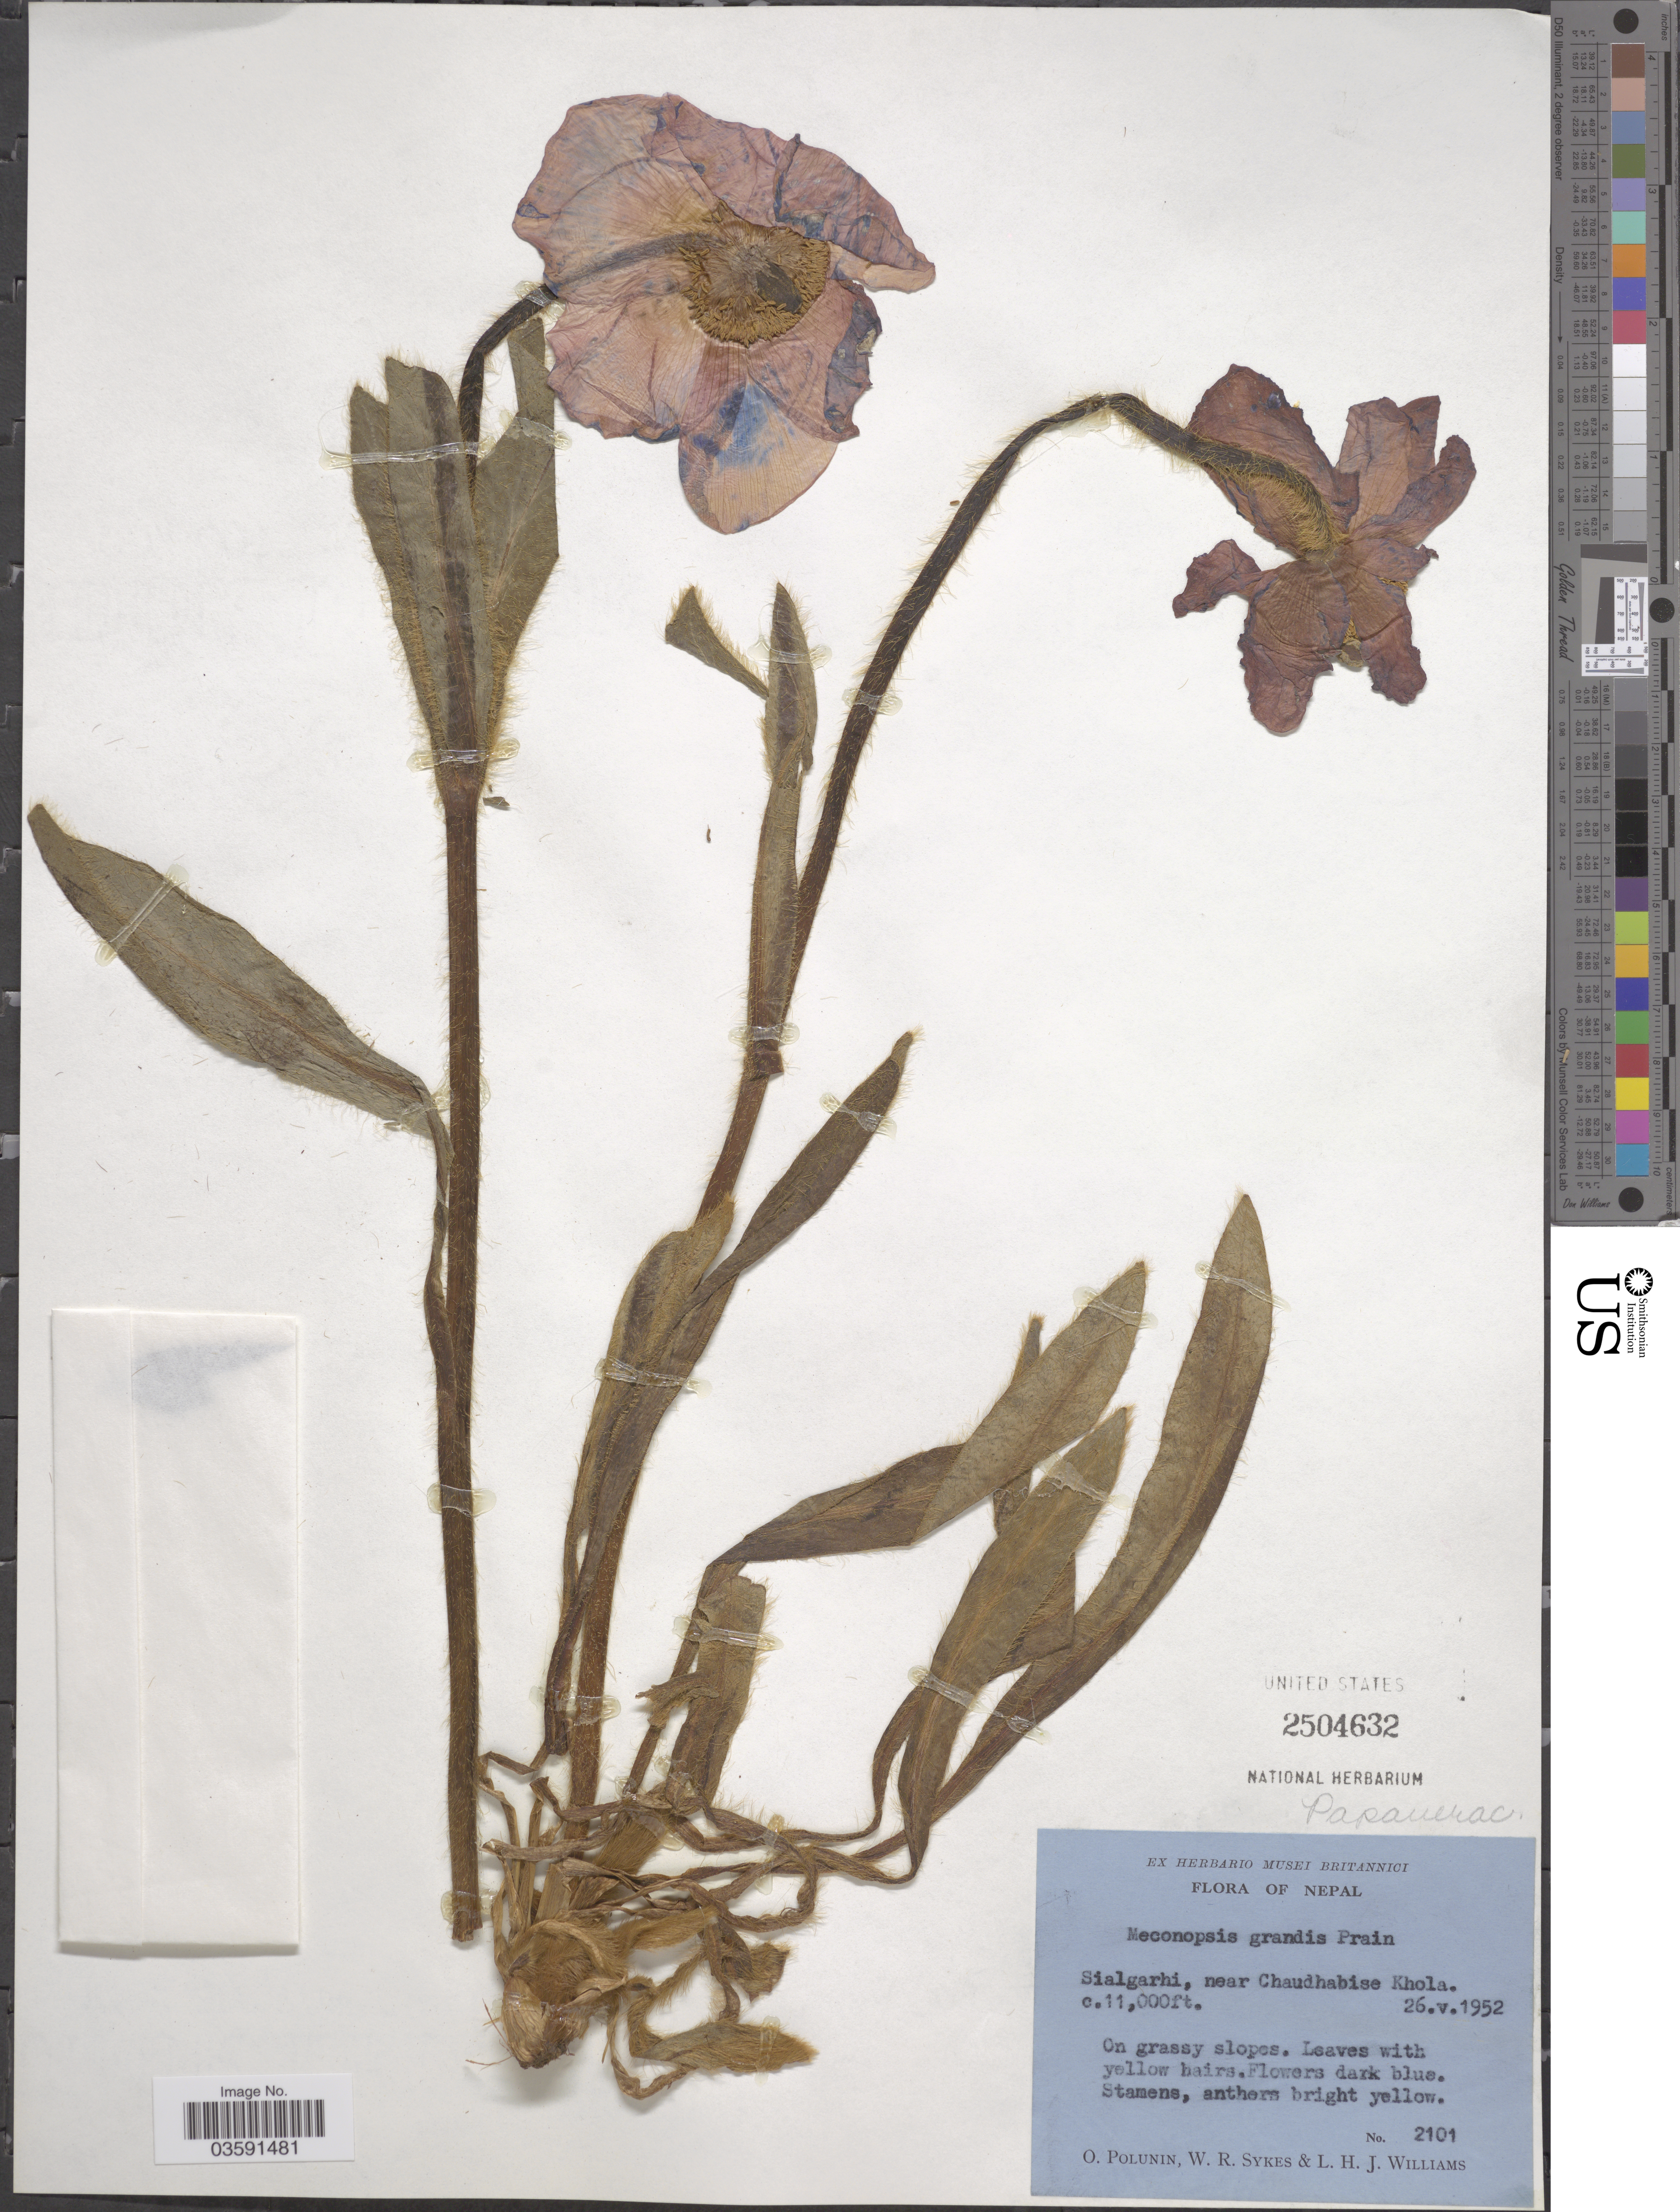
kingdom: Plantae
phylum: Tracheophyta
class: Magnoliopsida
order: Ranunculales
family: Papaveraceae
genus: Meconopsis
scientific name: Meconopsis grandis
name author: Prain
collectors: O. V. Polunin, W. R. Sykes & L. H. J. Williams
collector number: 2101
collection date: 1952-05-26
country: Nepal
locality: Sialgarhi, near Chaudhabise Khola.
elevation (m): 3353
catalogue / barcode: US 2504632